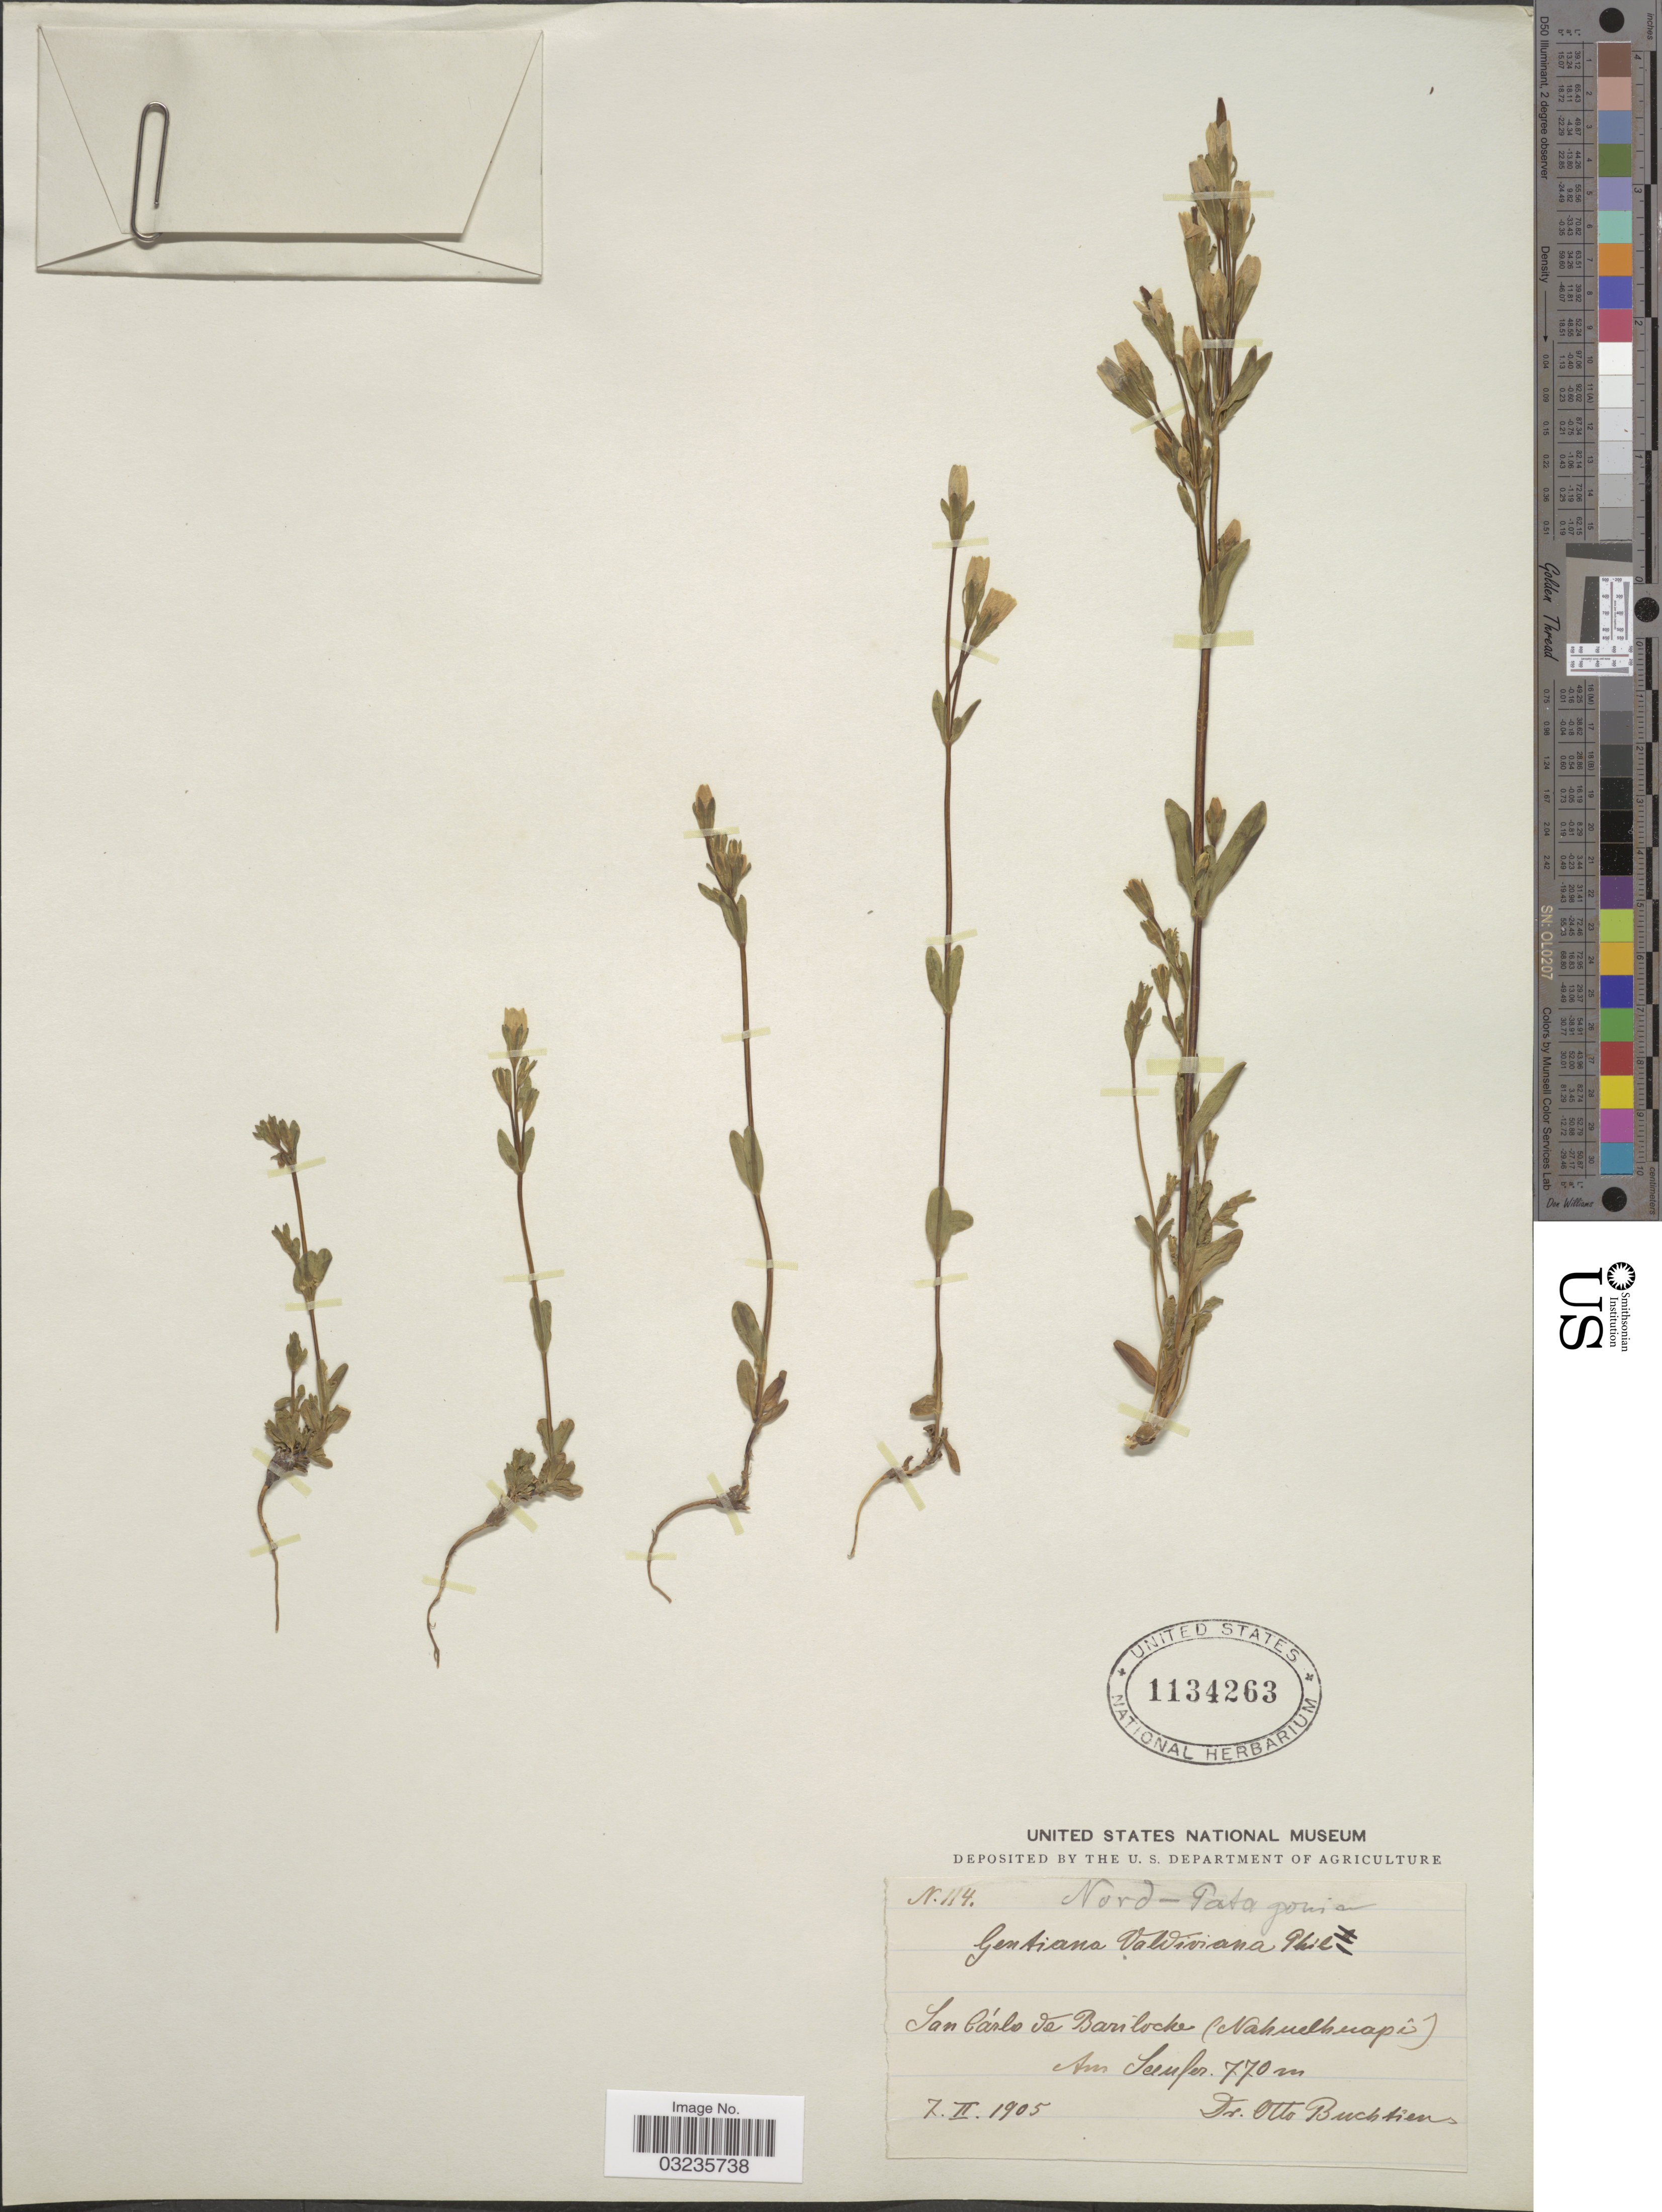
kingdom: Plantae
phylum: Tracheophyta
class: Magnoliopsida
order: Gentianales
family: Gentianaceae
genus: Gentiana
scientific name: Gentiana valdiviana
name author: Phil.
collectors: O. Buchtien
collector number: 114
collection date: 1905-02-07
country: Argentina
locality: Nord - Patagonia. San Cárlos de Bariloche (Nahuelhuapi) Am Seeufer.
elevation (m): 770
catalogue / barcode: US 1134263